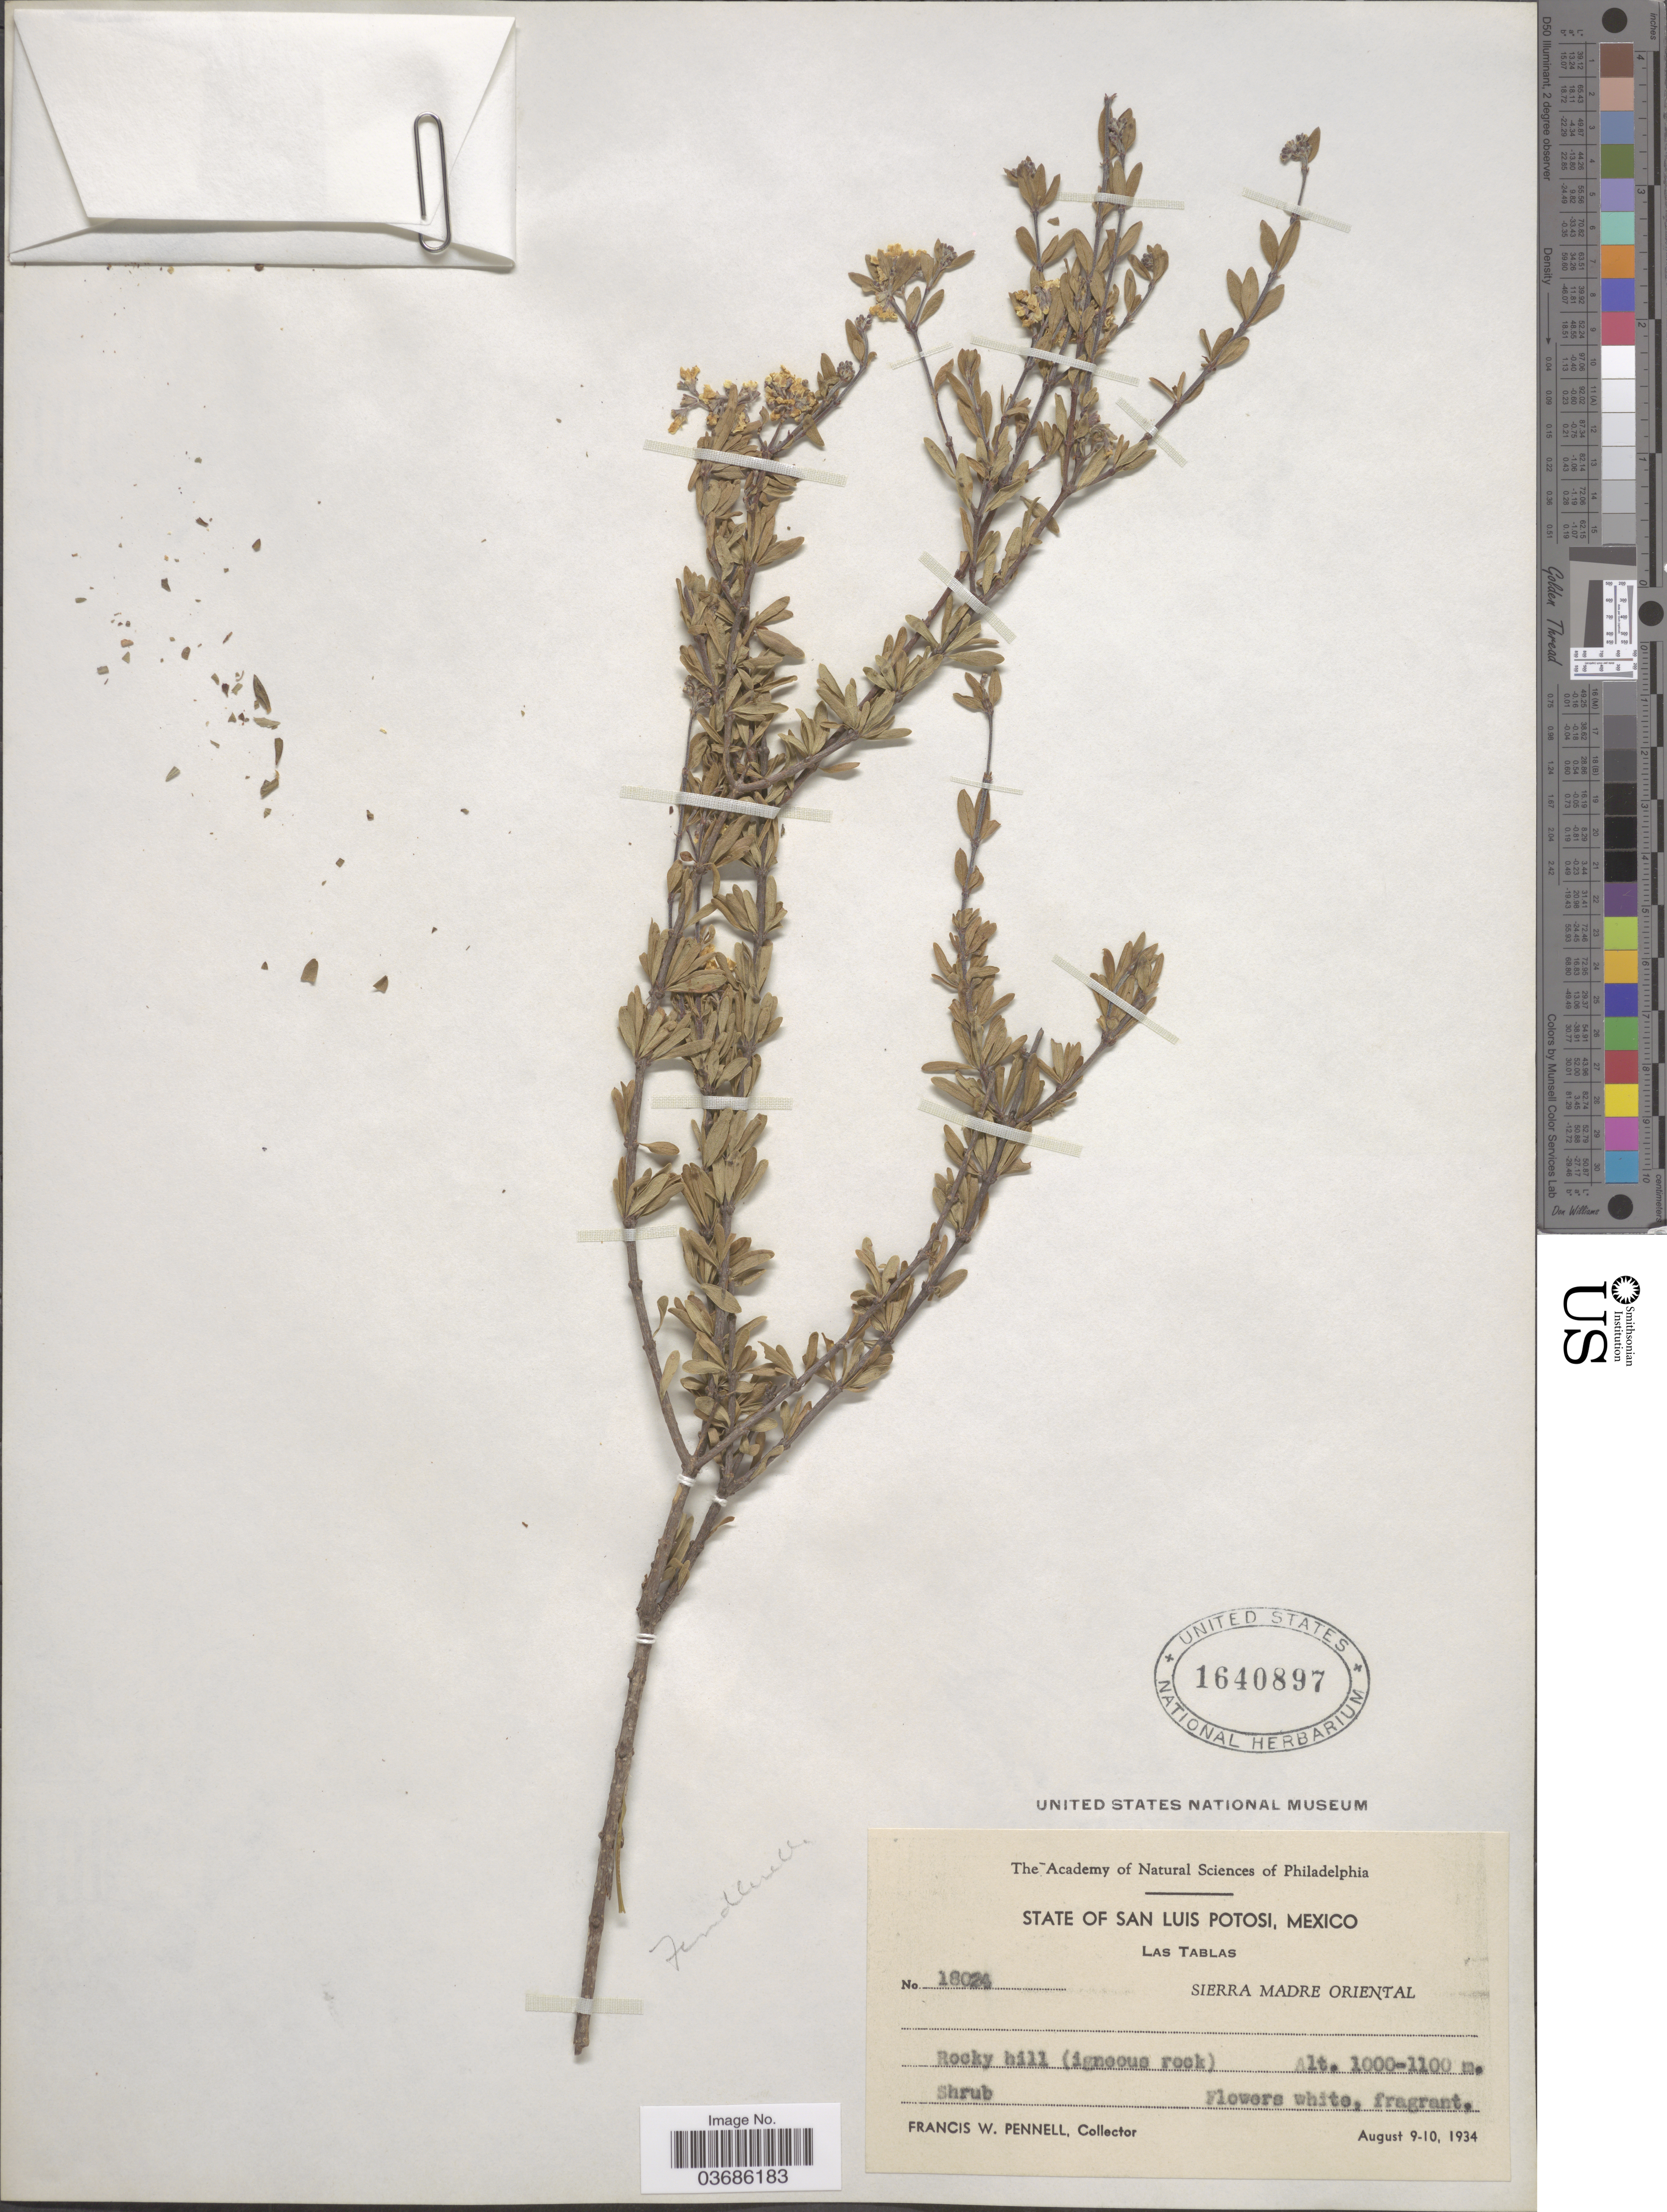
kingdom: Plantae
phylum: Tracheophyta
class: Magnoliopsida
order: Cornales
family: Hydrangeaceae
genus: Fendlerella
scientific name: Fendlerella utahensis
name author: (S. Watson) A. Heller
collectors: F. W. Pennell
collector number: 18024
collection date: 1934-08-09/1934-08-10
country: Mexico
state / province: San Luis Potosí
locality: Las Tablas. Sierra Madre Oriental. Rocky hill.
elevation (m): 1000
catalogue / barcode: US 1640897